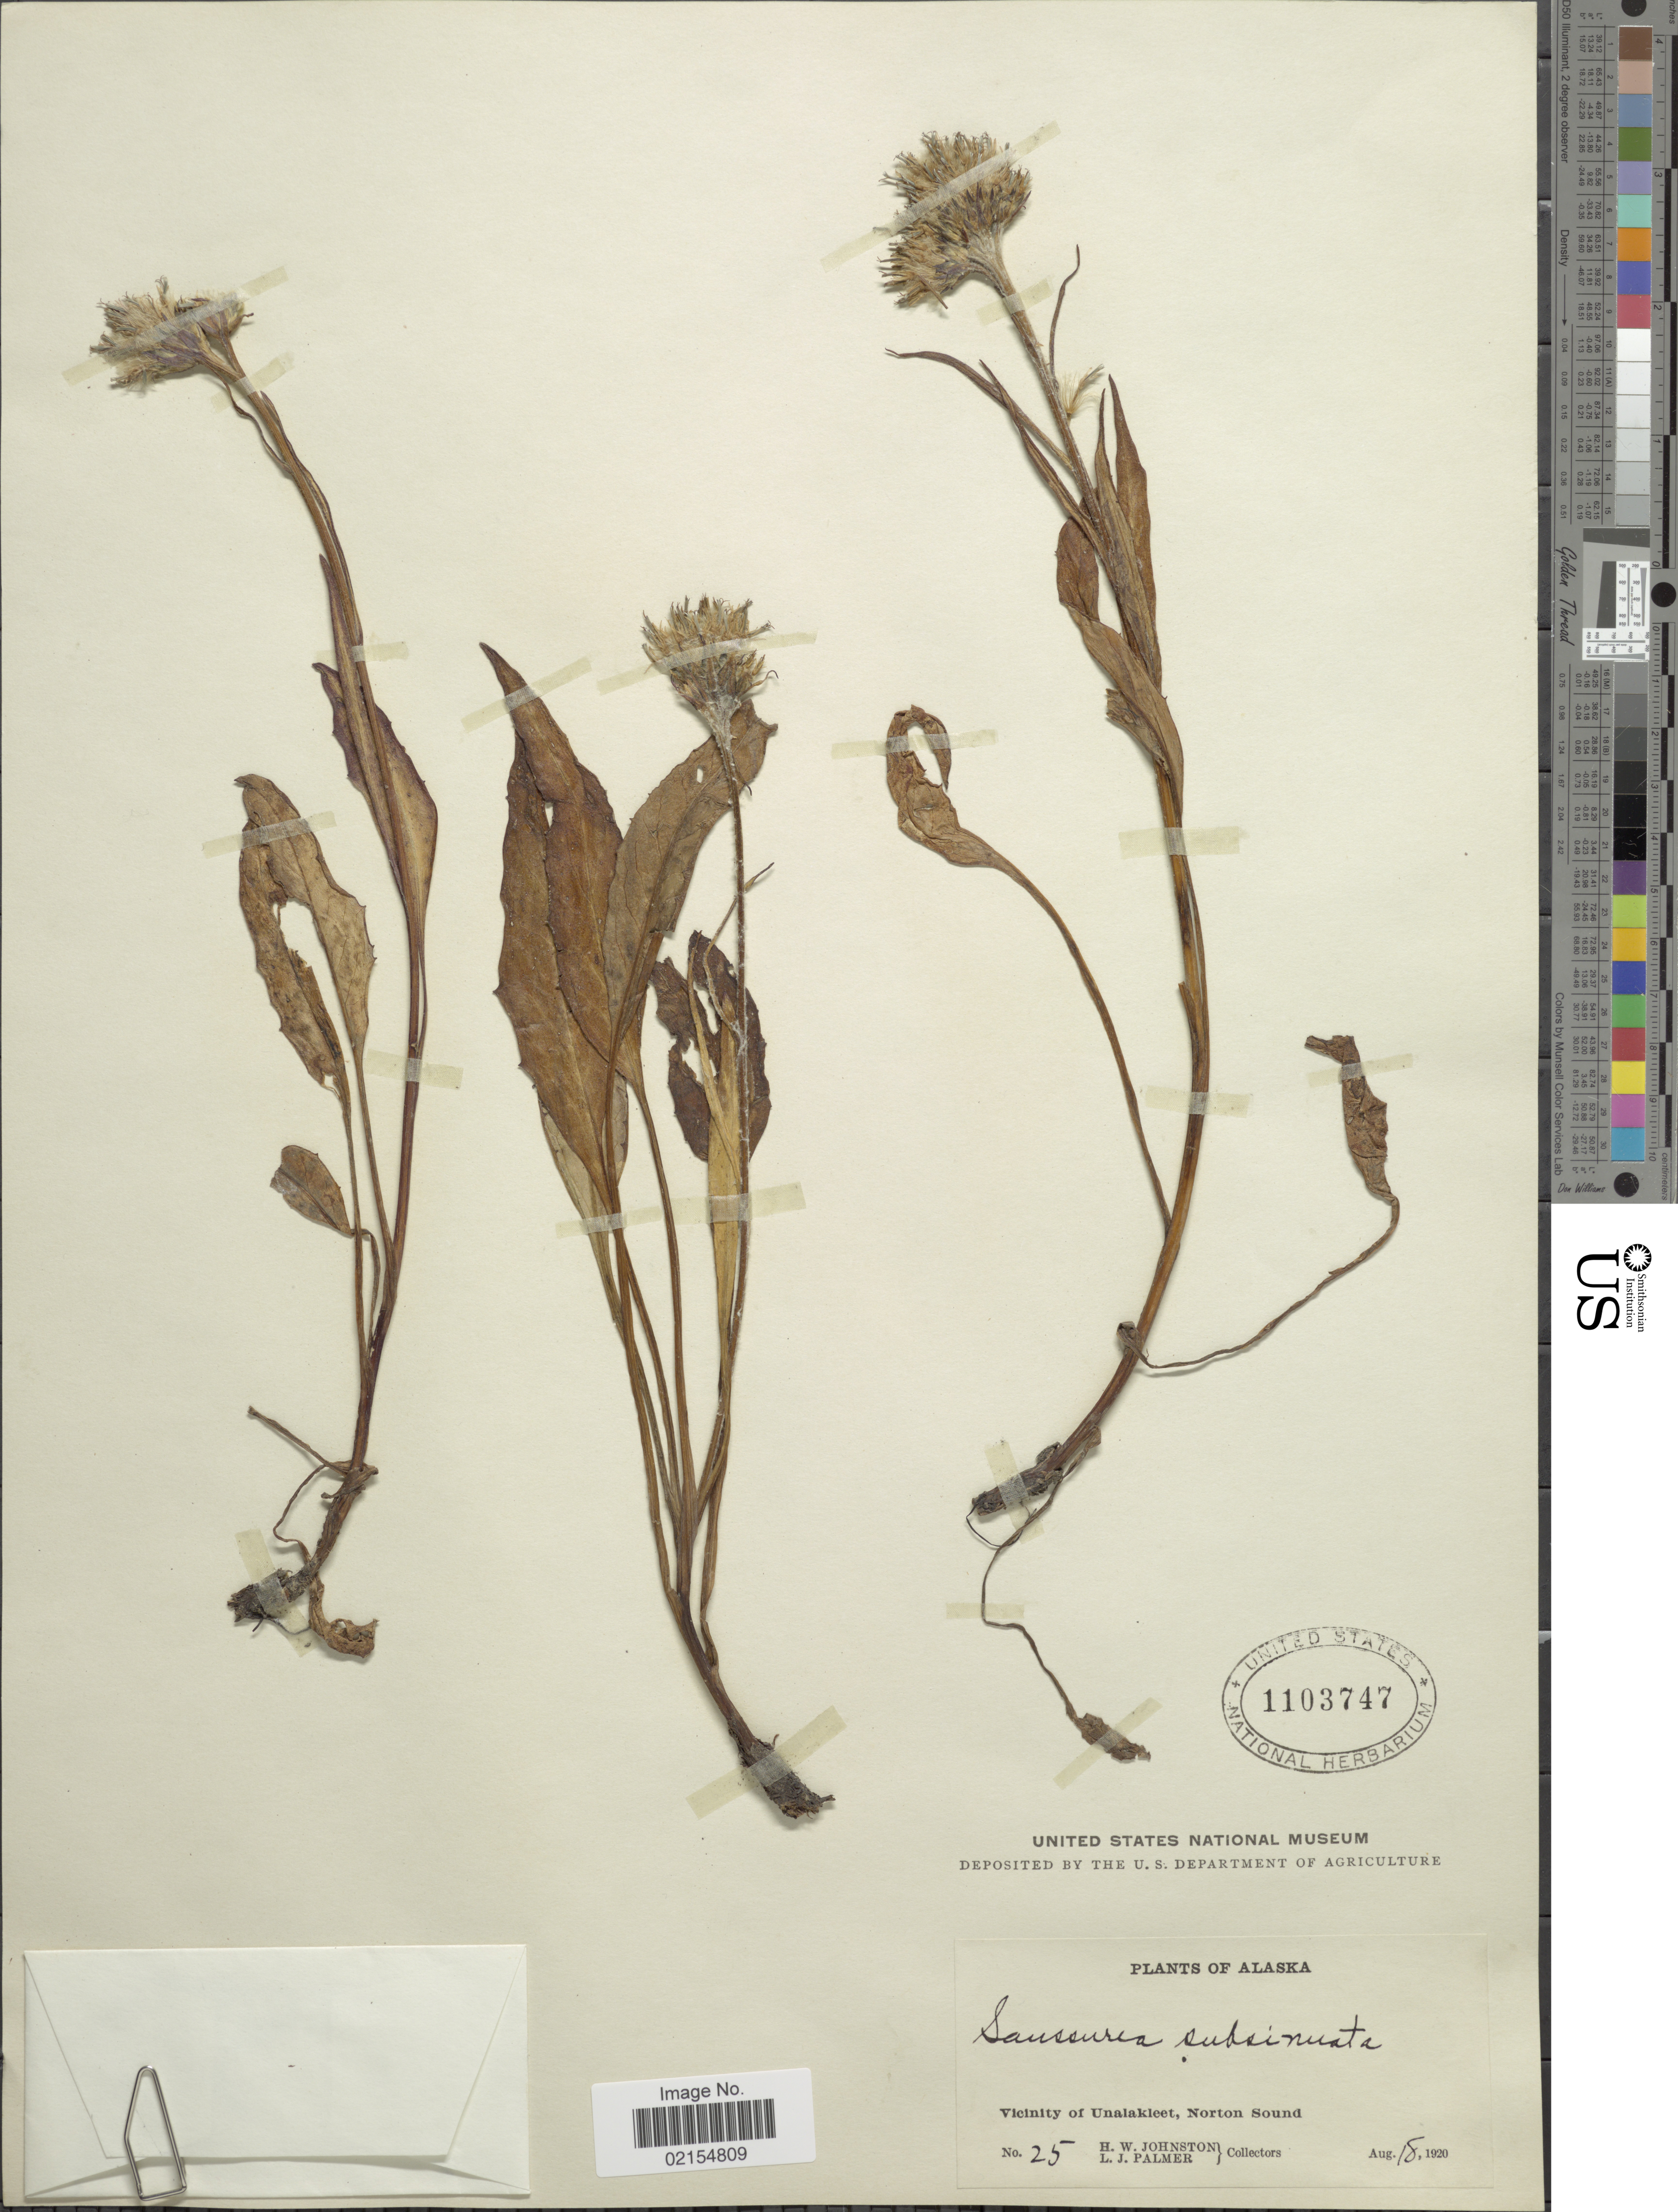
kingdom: Plantae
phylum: Tracheophyta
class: Magnoliopsida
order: Asterales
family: Asteraceae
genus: Saussurea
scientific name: Saussurea nuda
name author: Ledeb.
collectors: H. W. Johnston & L. J. Palmer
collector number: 25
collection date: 1920-08-18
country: United States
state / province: Alaska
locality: Vicinity of Unalakleet, Norton Sound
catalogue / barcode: US 1103747